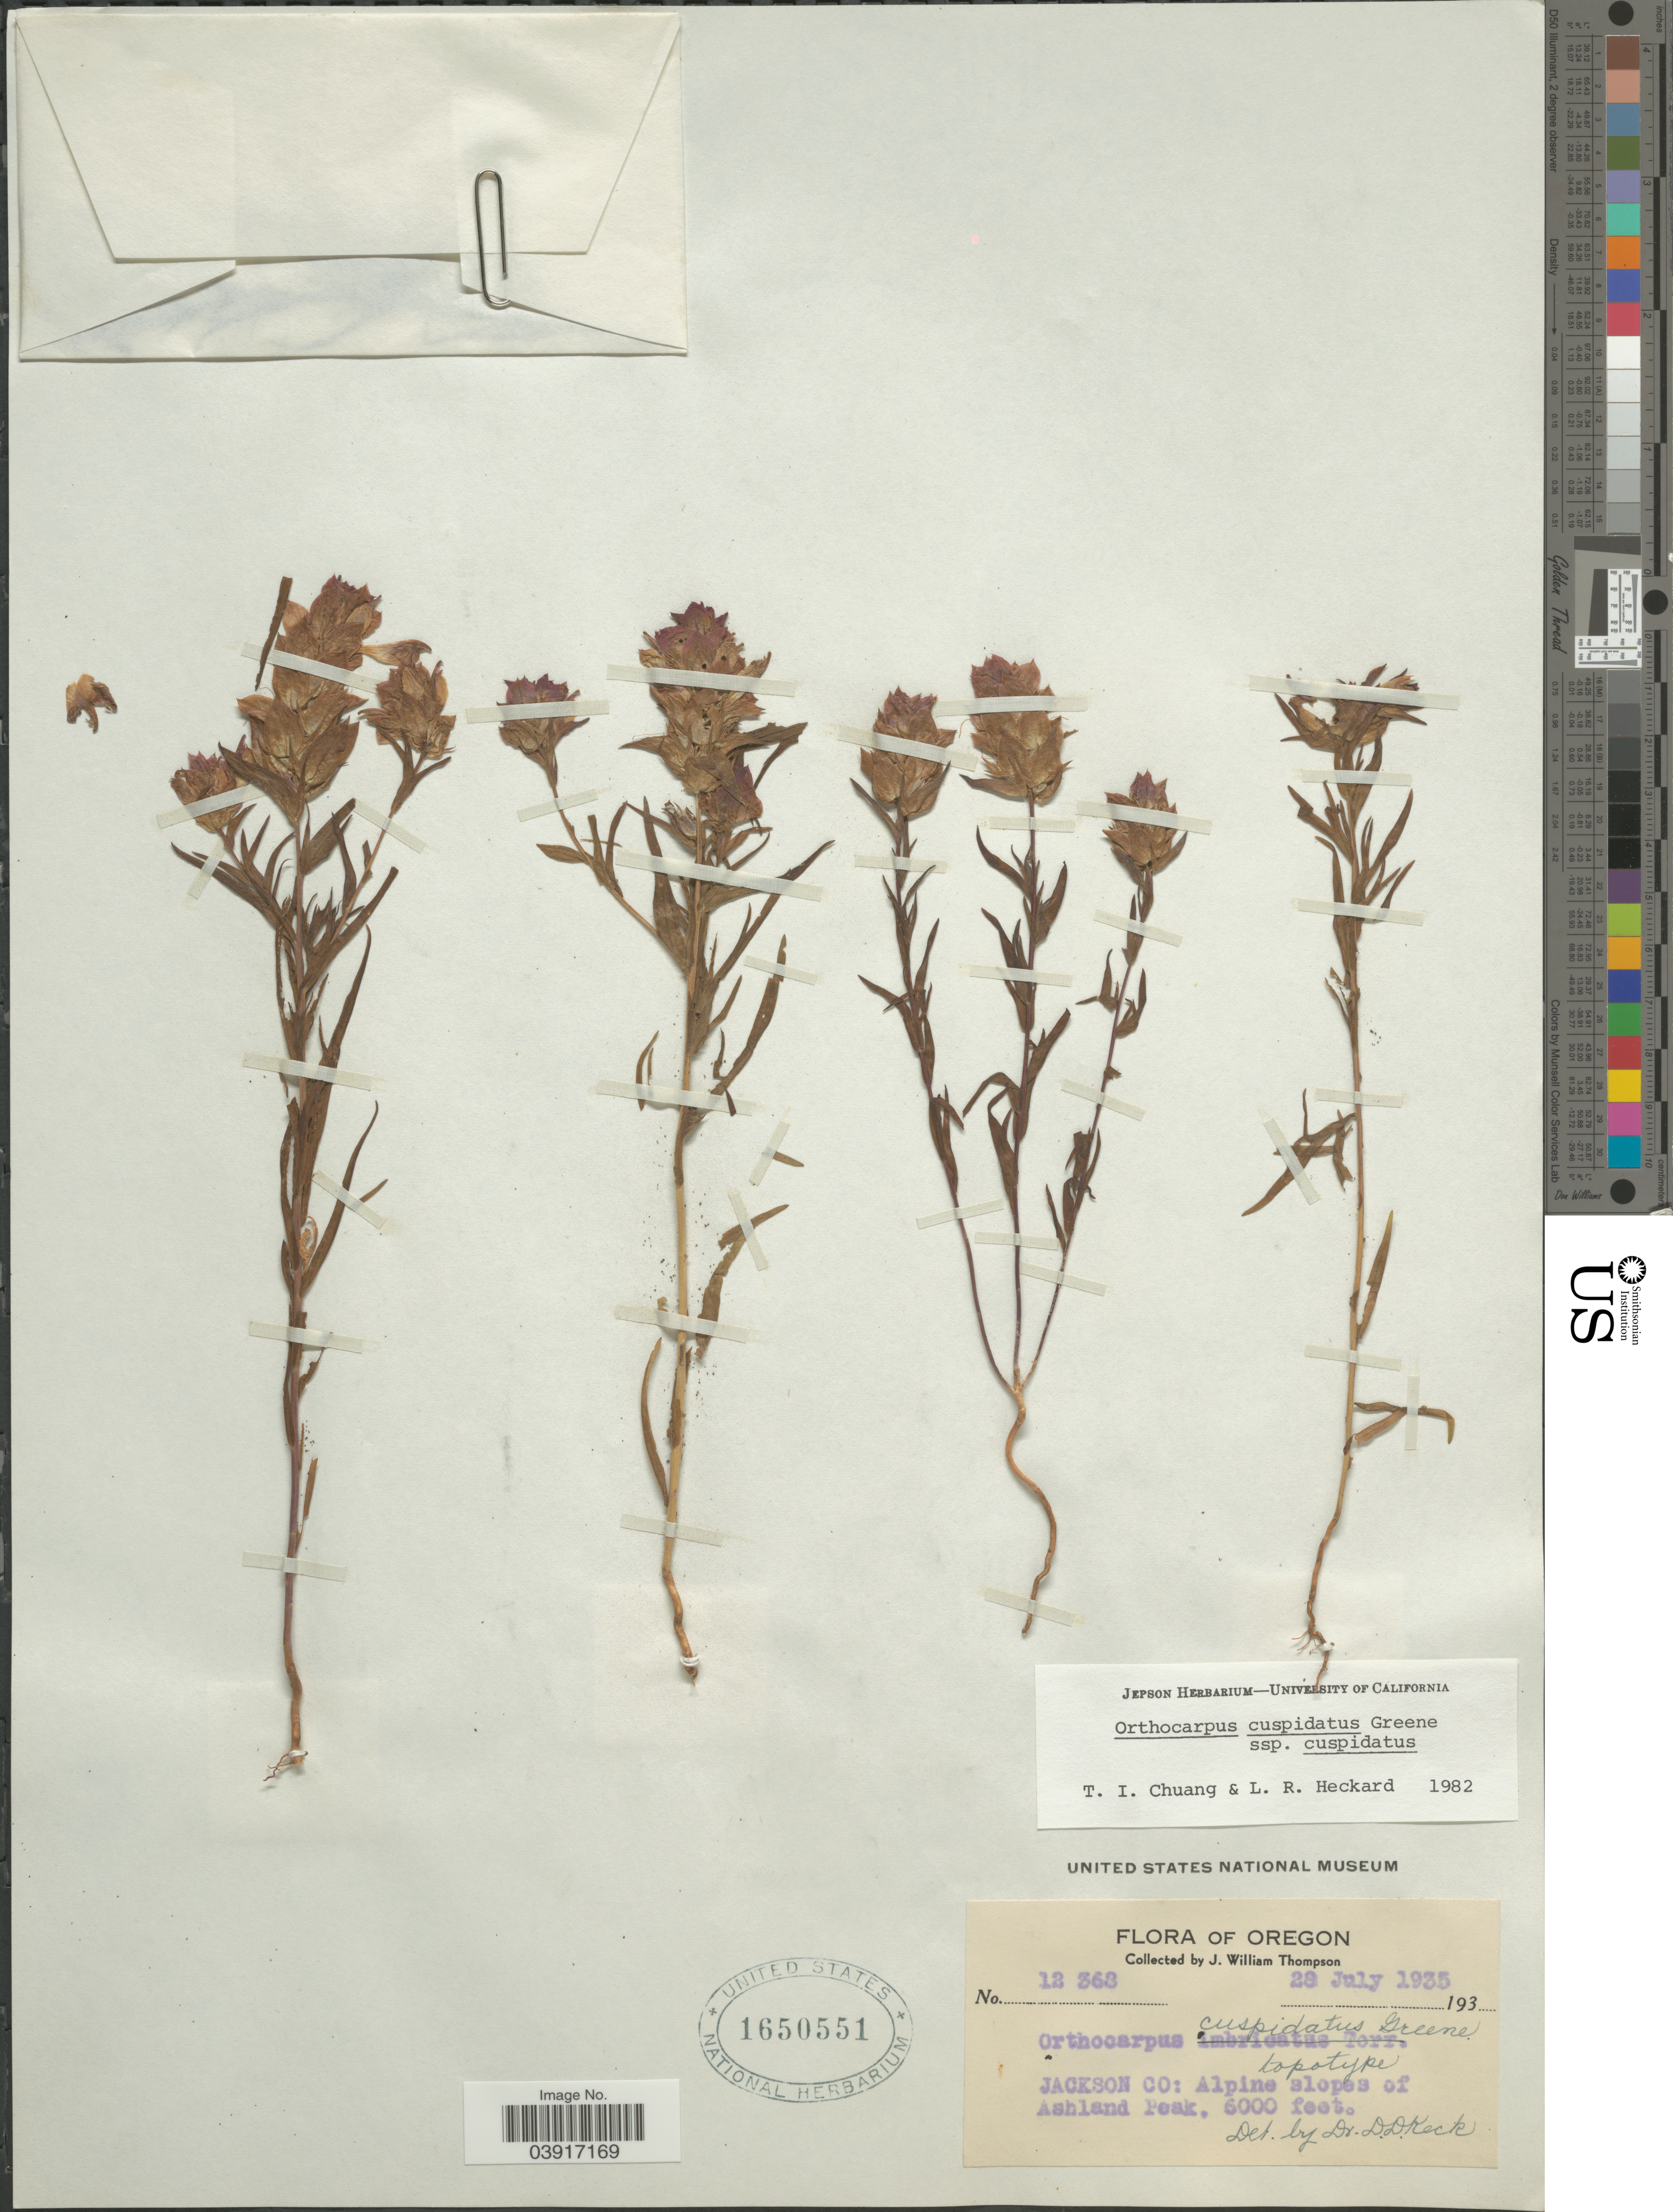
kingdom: Plantae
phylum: Tracheophyta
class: Magnoliopsida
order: Lamiales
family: Orobanchaceae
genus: Orthocarpus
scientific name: Orthocarpus cuspidatus subsp. cuspidatus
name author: Greene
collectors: J. W. Thompson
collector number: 12368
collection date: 1935-07-28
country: United States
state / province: Oregon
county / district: Jackson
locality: Jackson Co: Alpine slopes of Ashland Peak.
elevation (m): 1829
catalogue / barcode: US 1650551